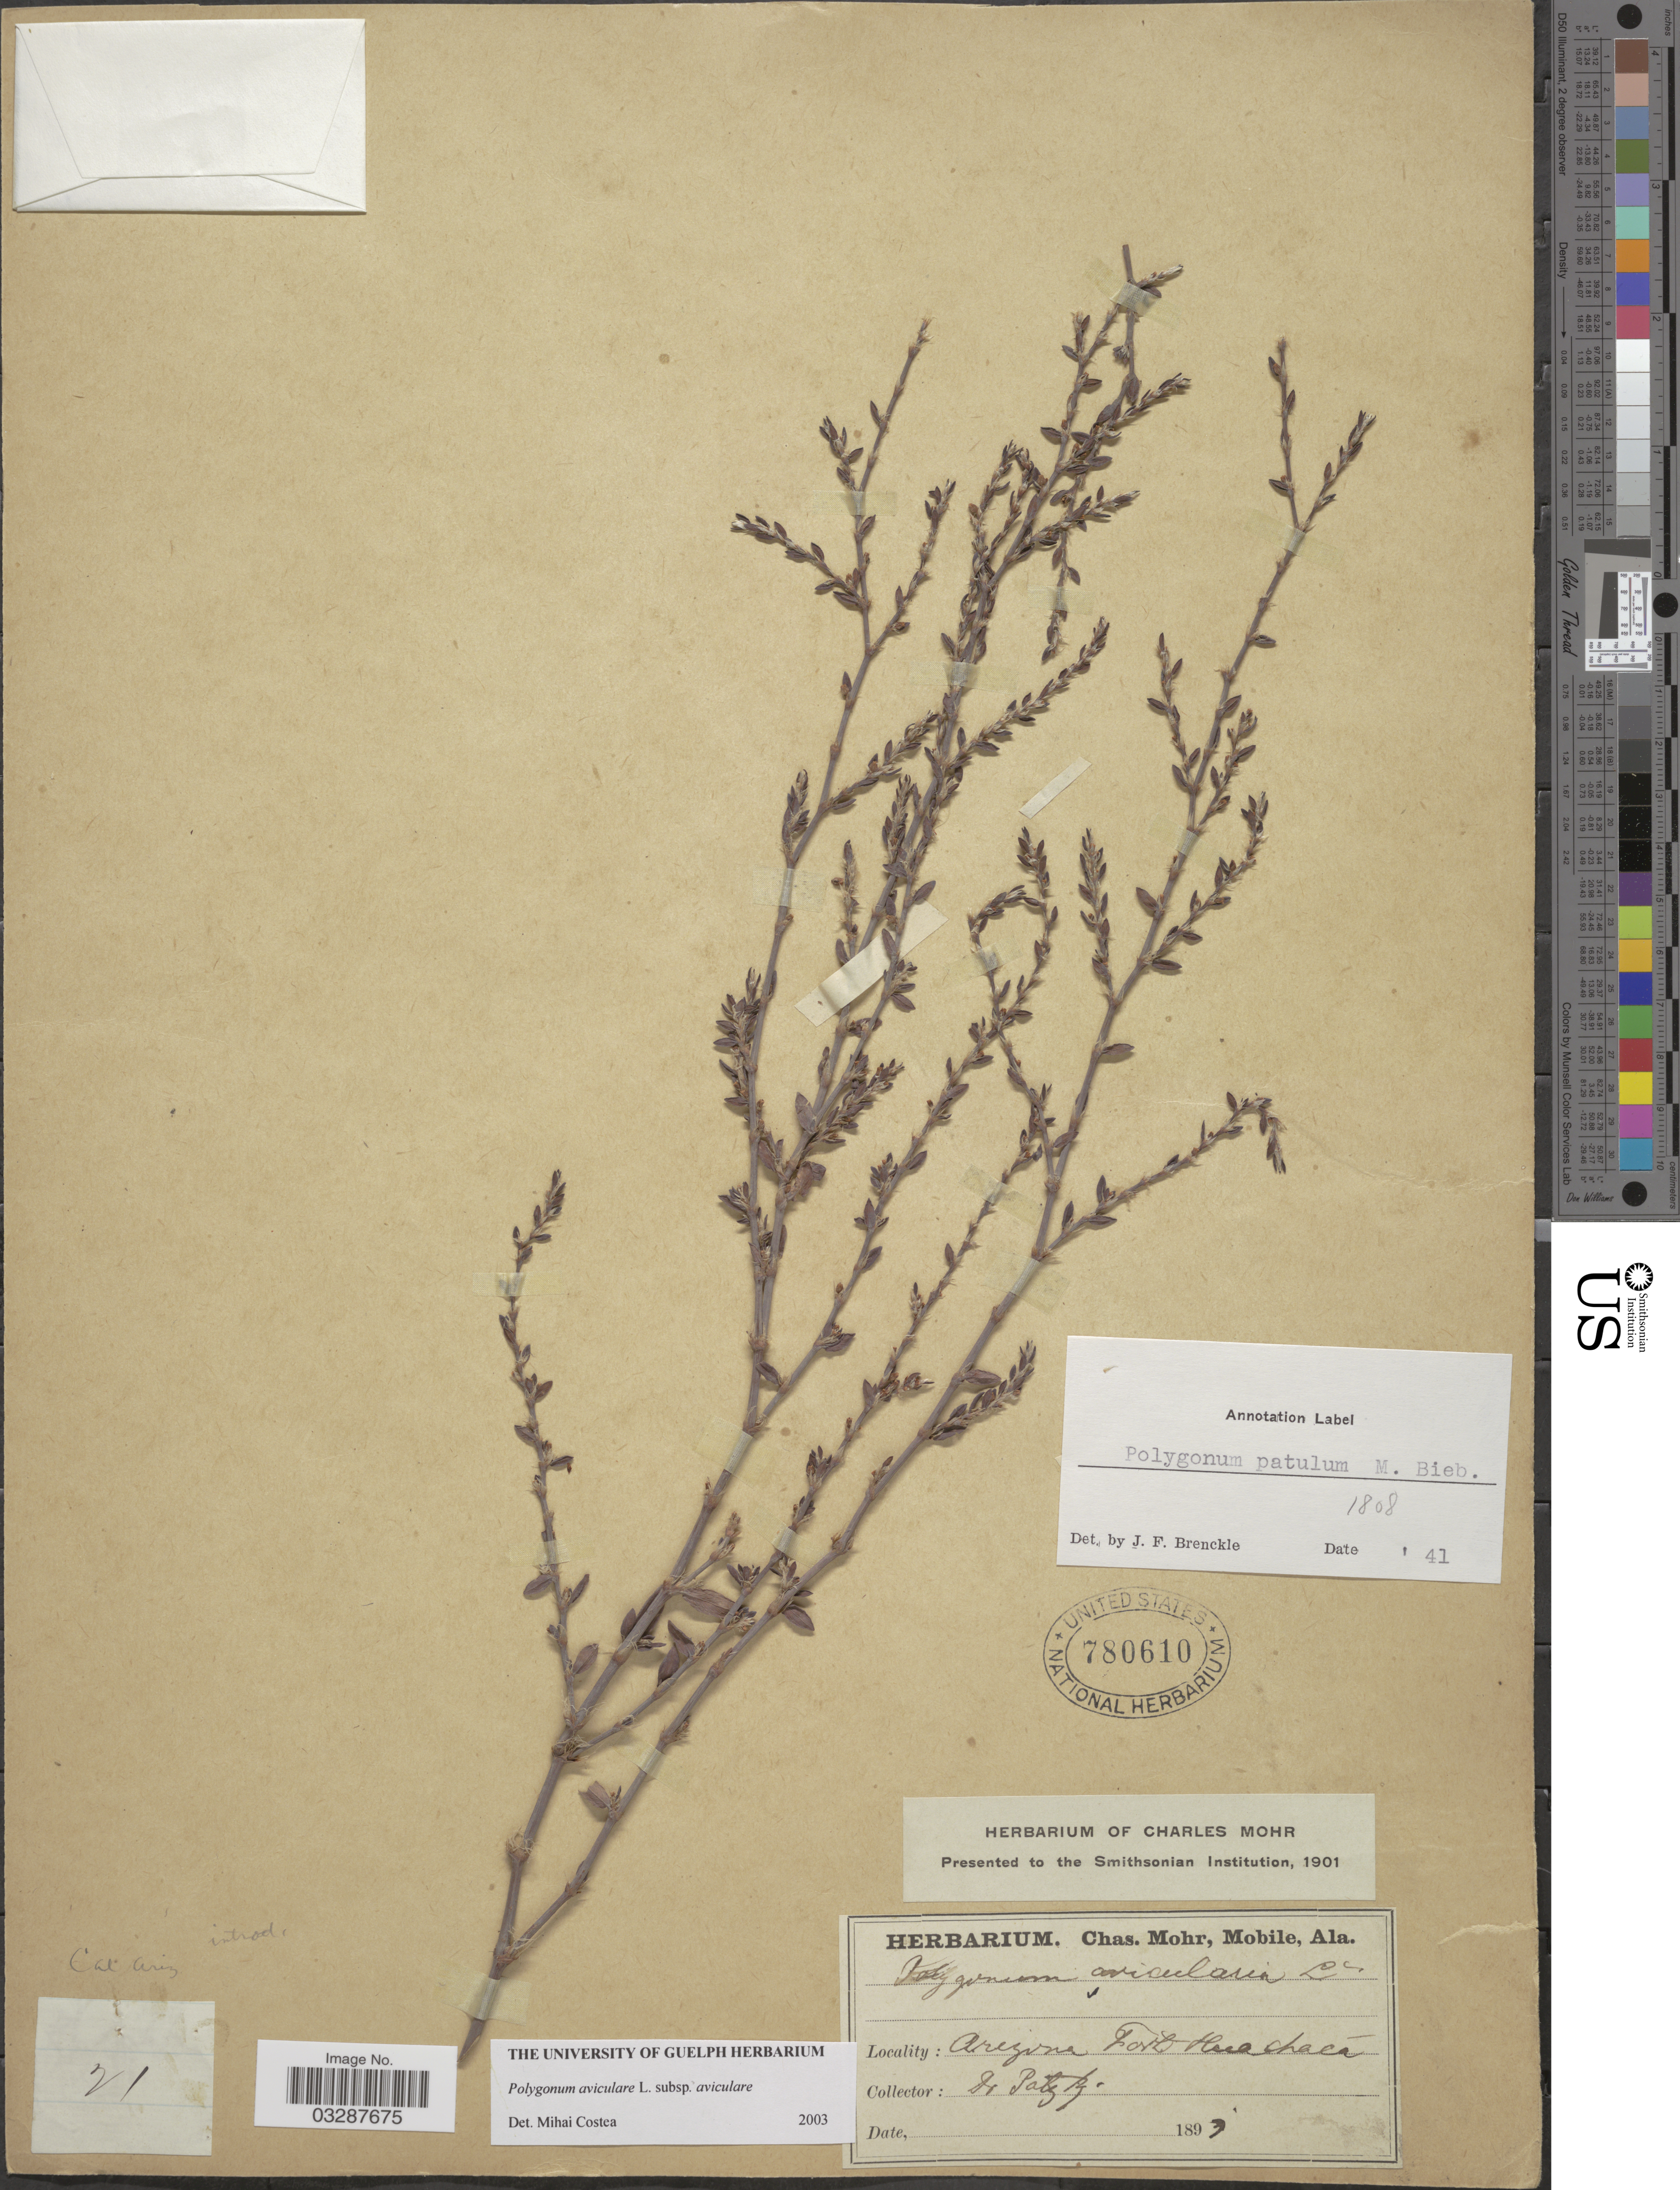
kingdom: Plantae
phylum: Tracheophyta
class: Magnoliopsida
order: Caryophyllales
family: Polygonaceae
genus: Polygonum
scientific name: Polygonum aviculare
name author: L.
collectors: -. Patzky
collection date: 1897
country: United States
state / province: Arizona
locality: Fort Huachaca.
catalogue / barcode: US 780610